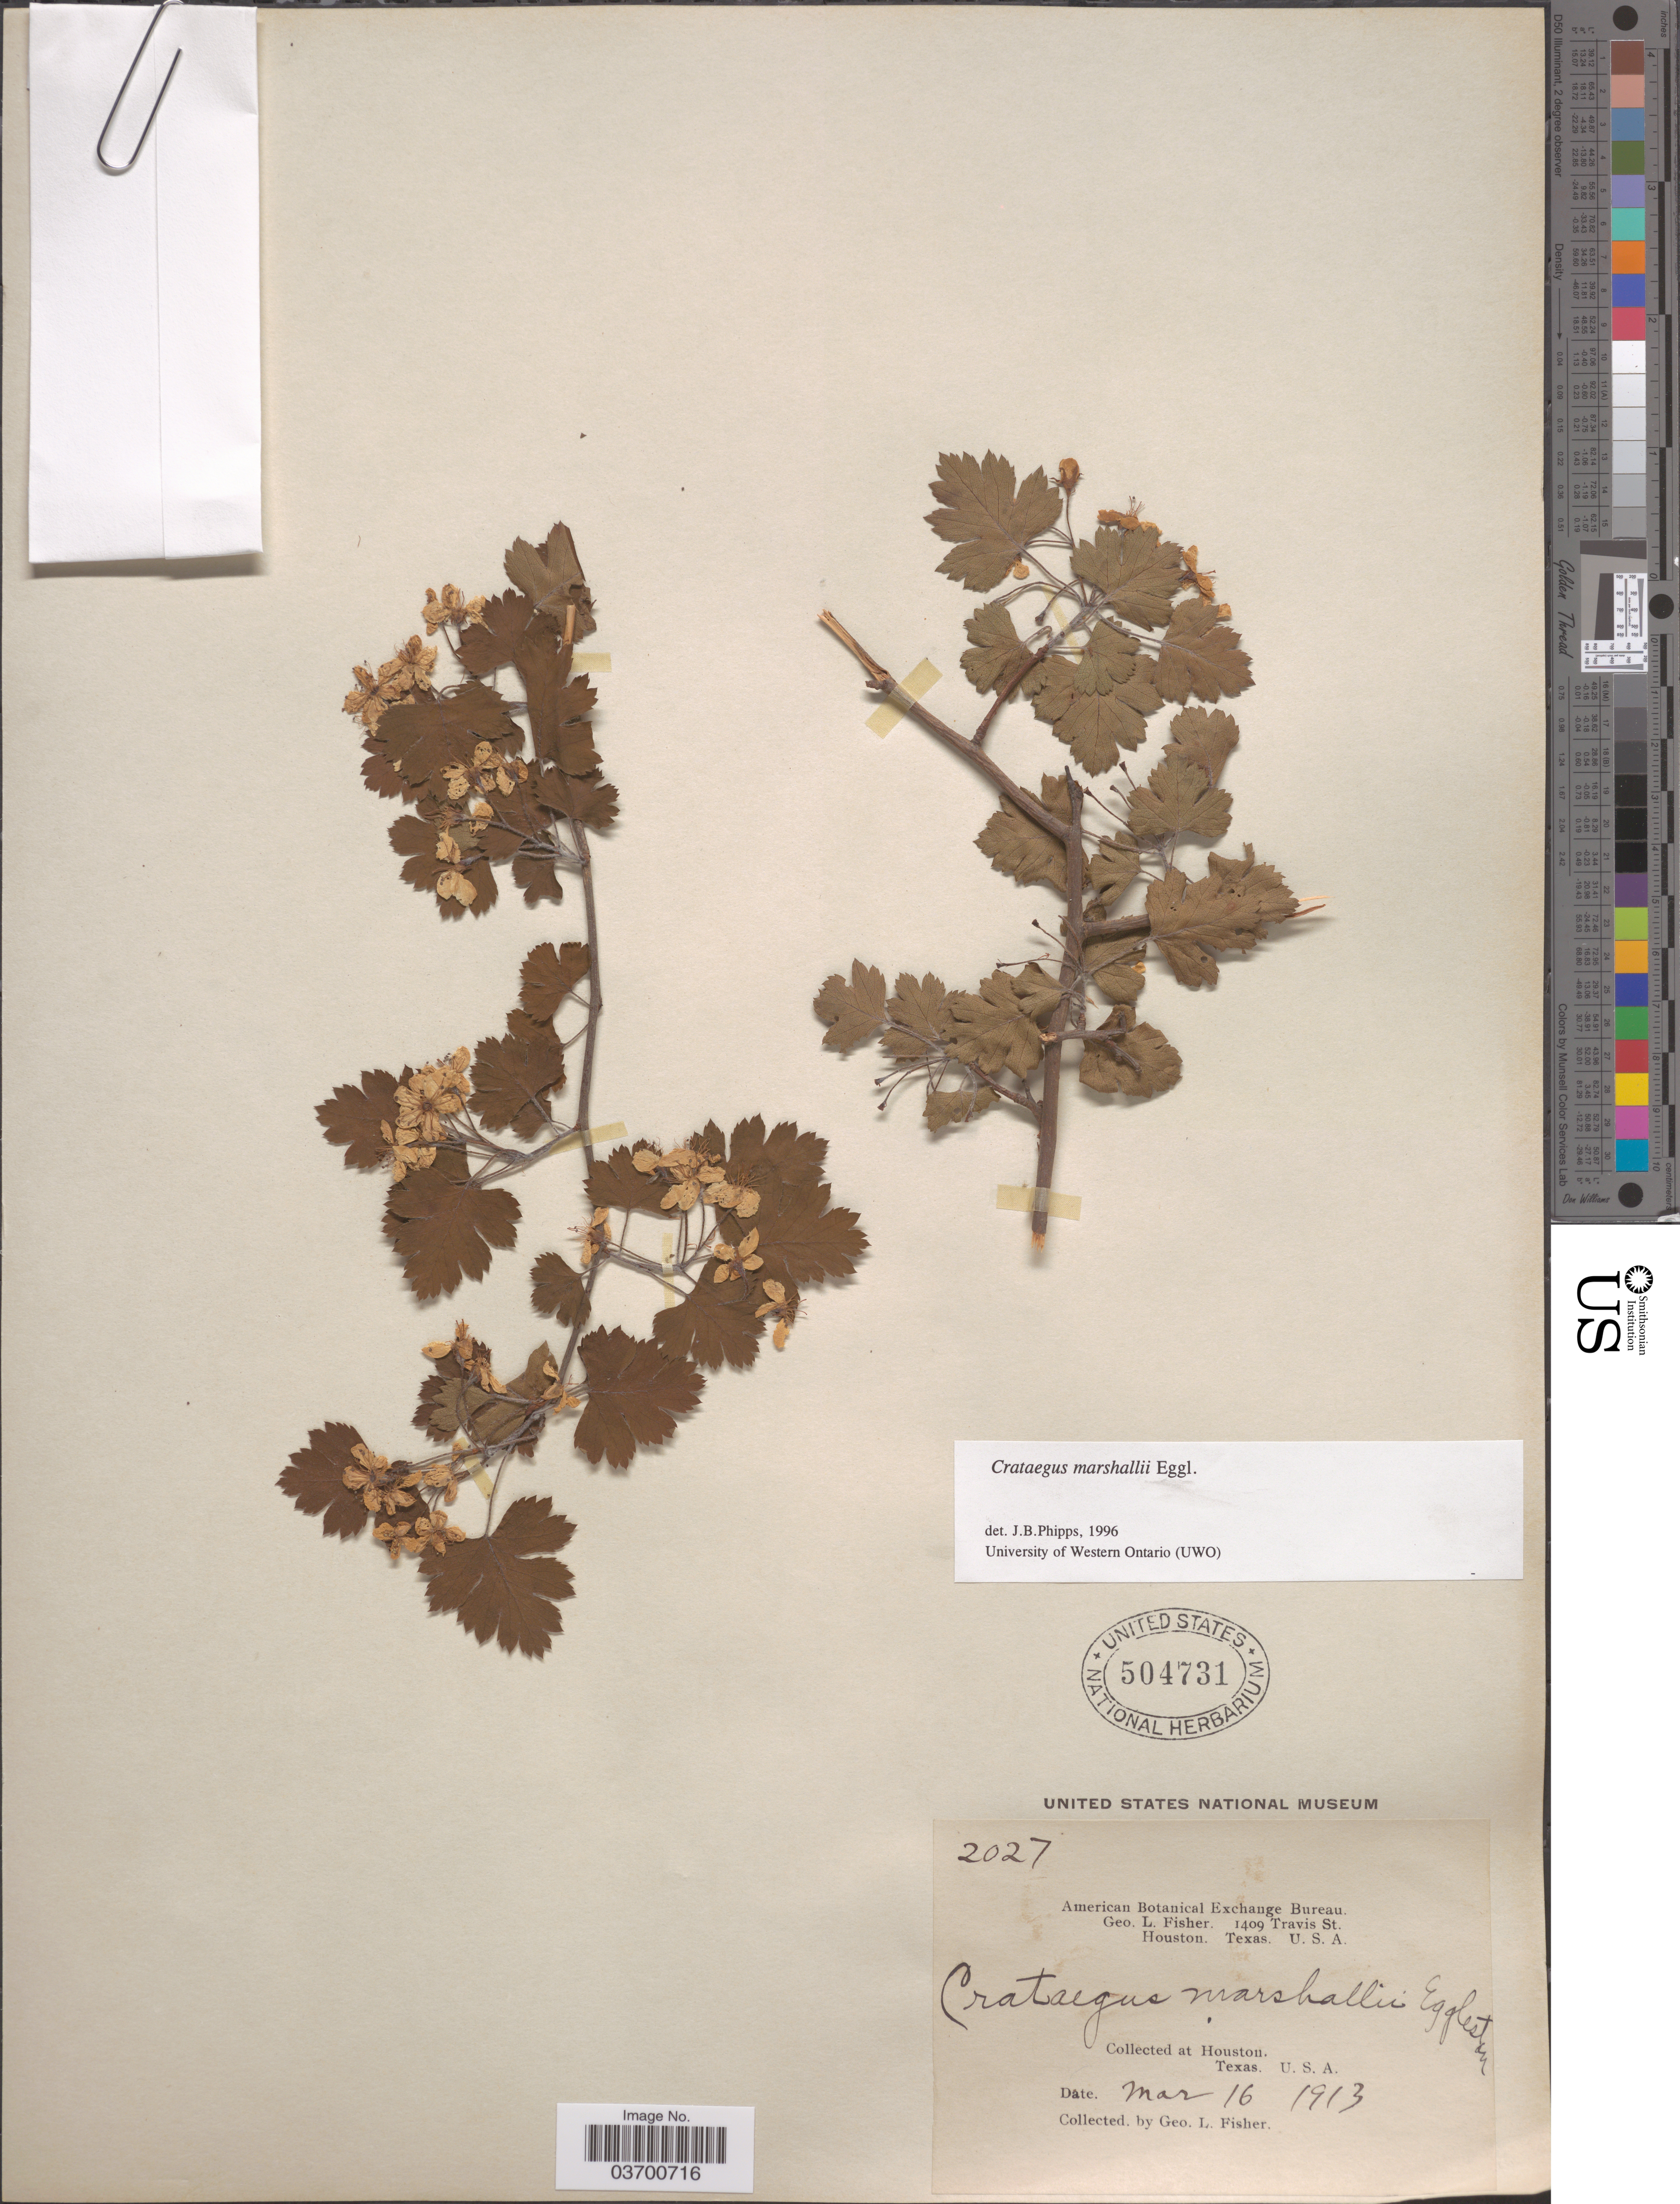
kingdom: Plantae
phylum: Tracheophyta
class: Magnoliopsida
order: Rosales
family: Rosaceae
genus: Crataegus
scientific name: Crataegus marshallii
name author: Eggl.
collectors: G. L. Fisher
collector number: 2027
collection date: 1913-03-16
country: United States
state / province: Texas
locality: Houston.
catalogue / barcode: US 504731